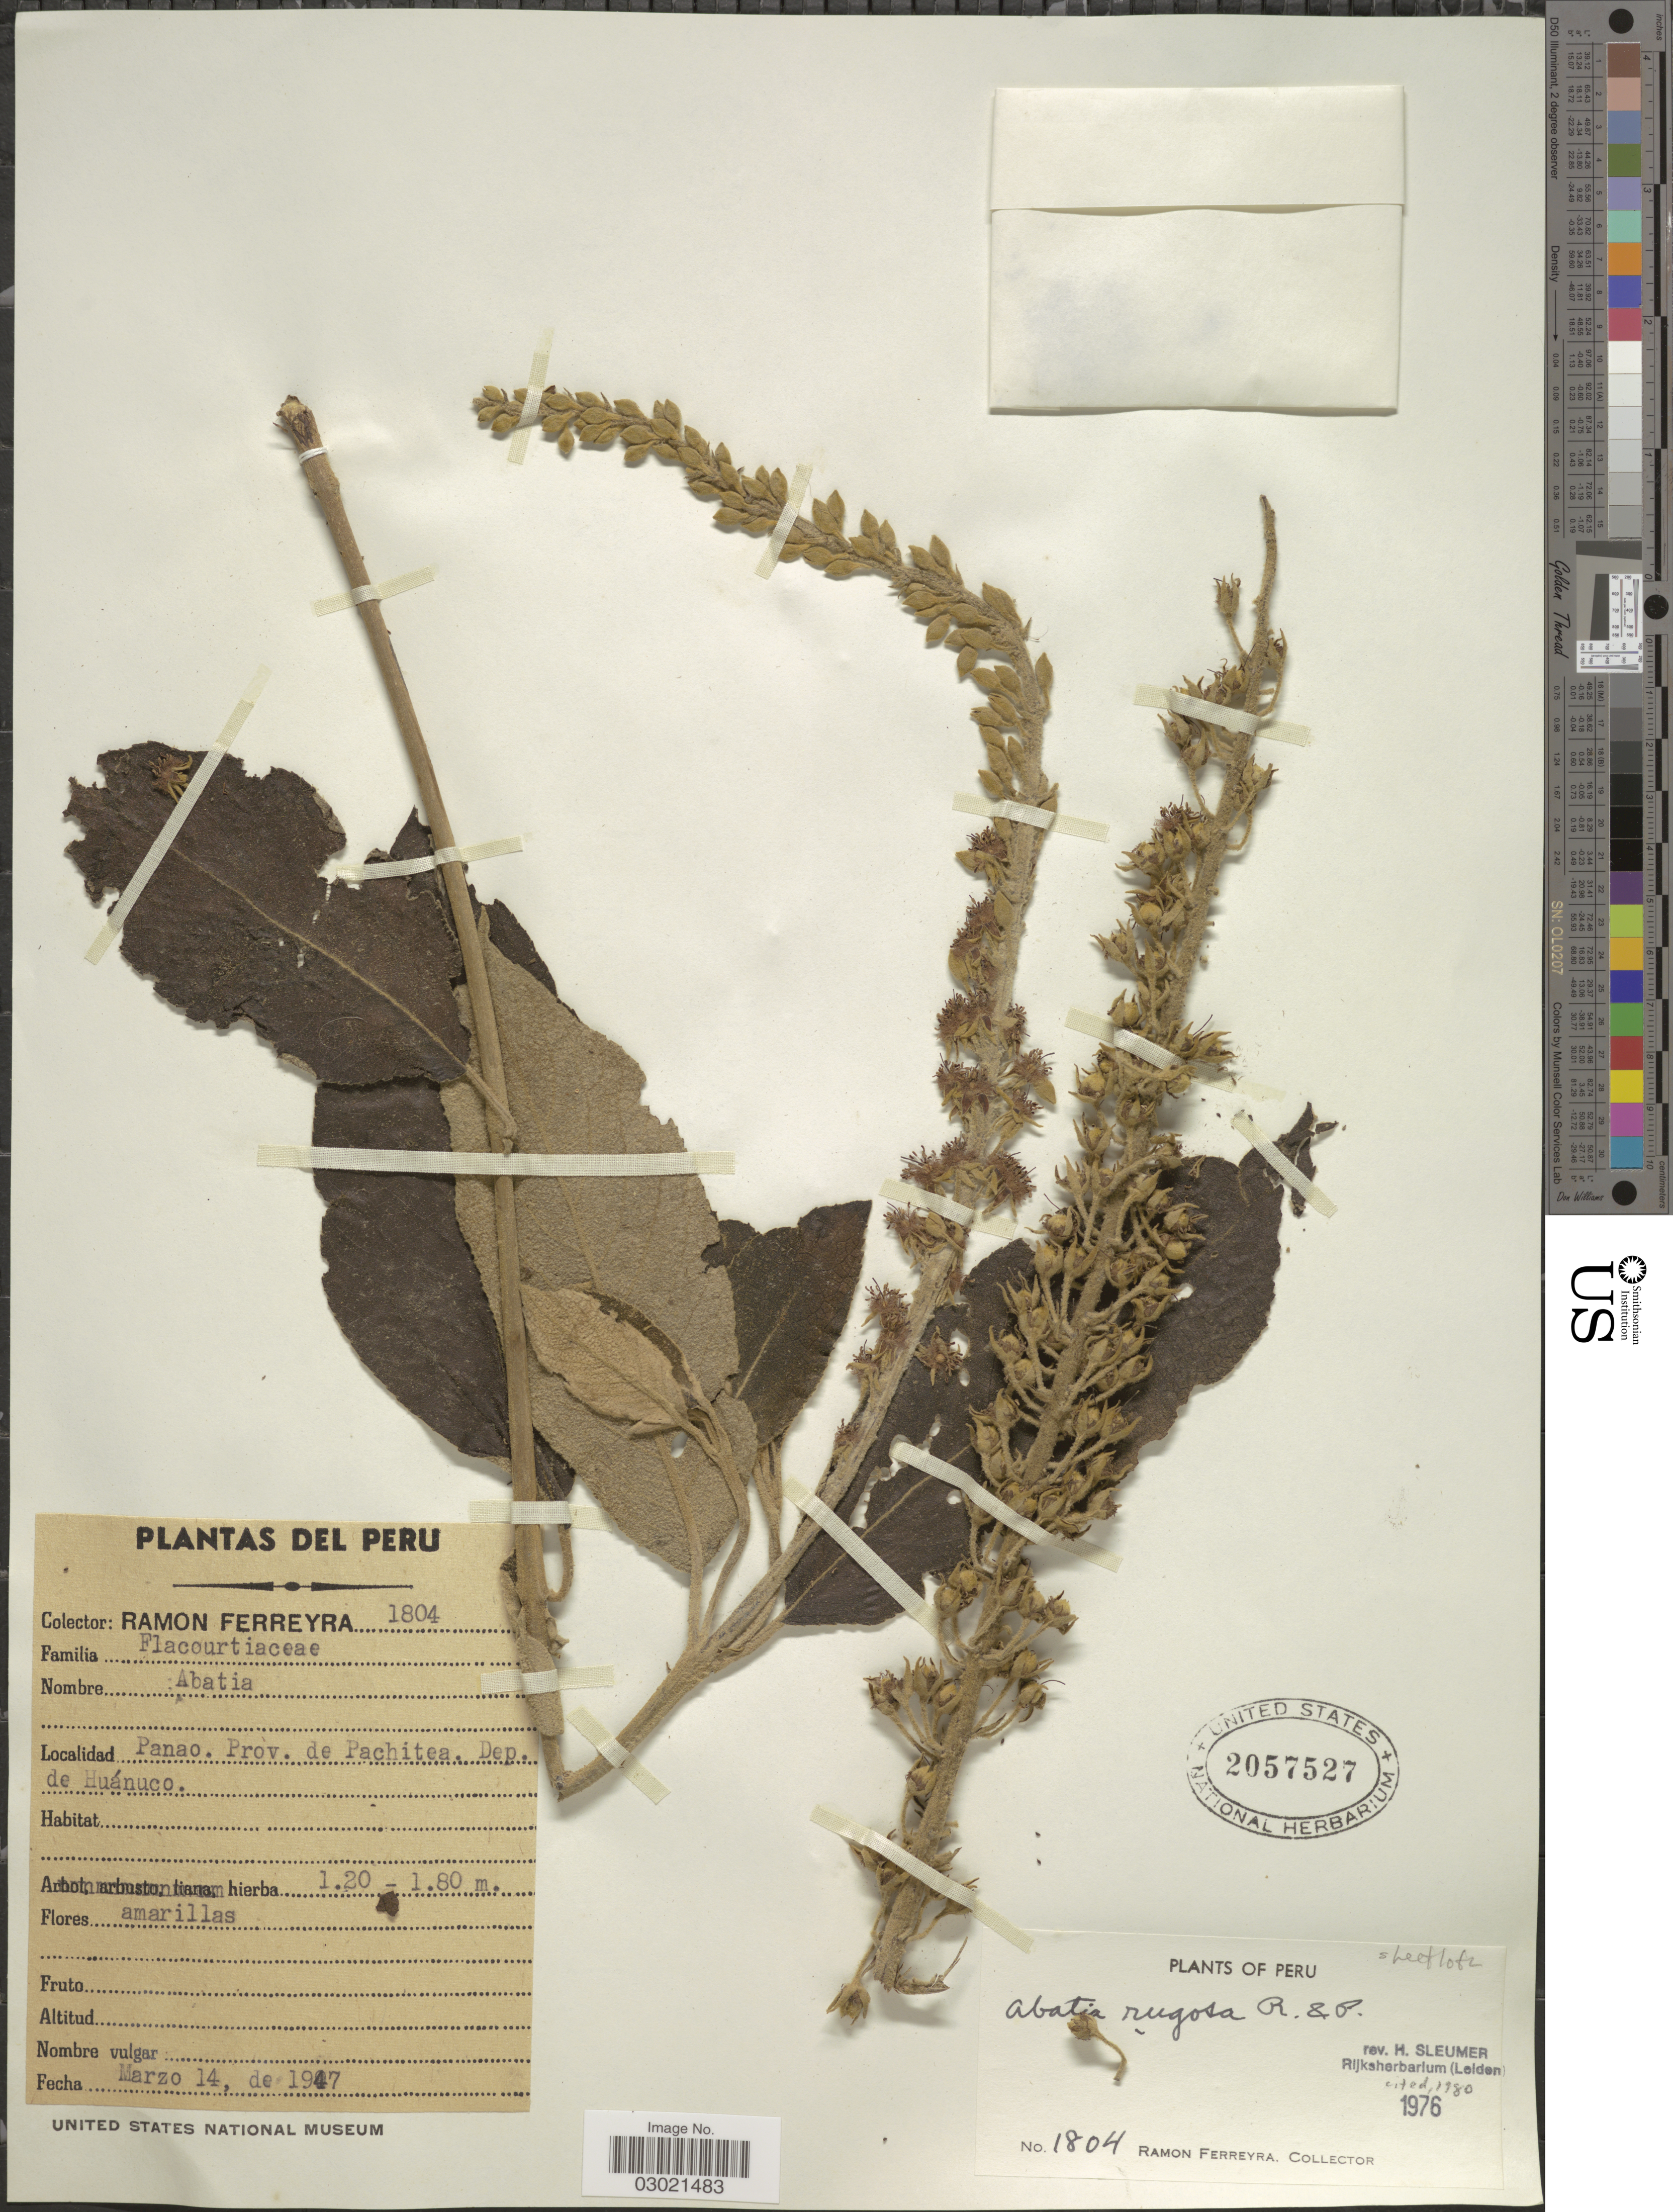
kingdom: Plantae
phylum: Tracheophyta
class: Magnoliopsida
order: Malpighiales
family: Salicaceae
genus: Abatia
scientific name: Abatia rugosa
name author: Ruiz & Pav.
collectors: R. A. Ferreyra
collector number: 1804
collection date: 1947-03-14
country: Peru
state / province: Huánuco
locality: Panao. Prov. de Pachitea. Dep. de Huánuco.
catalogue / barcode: US 2057527